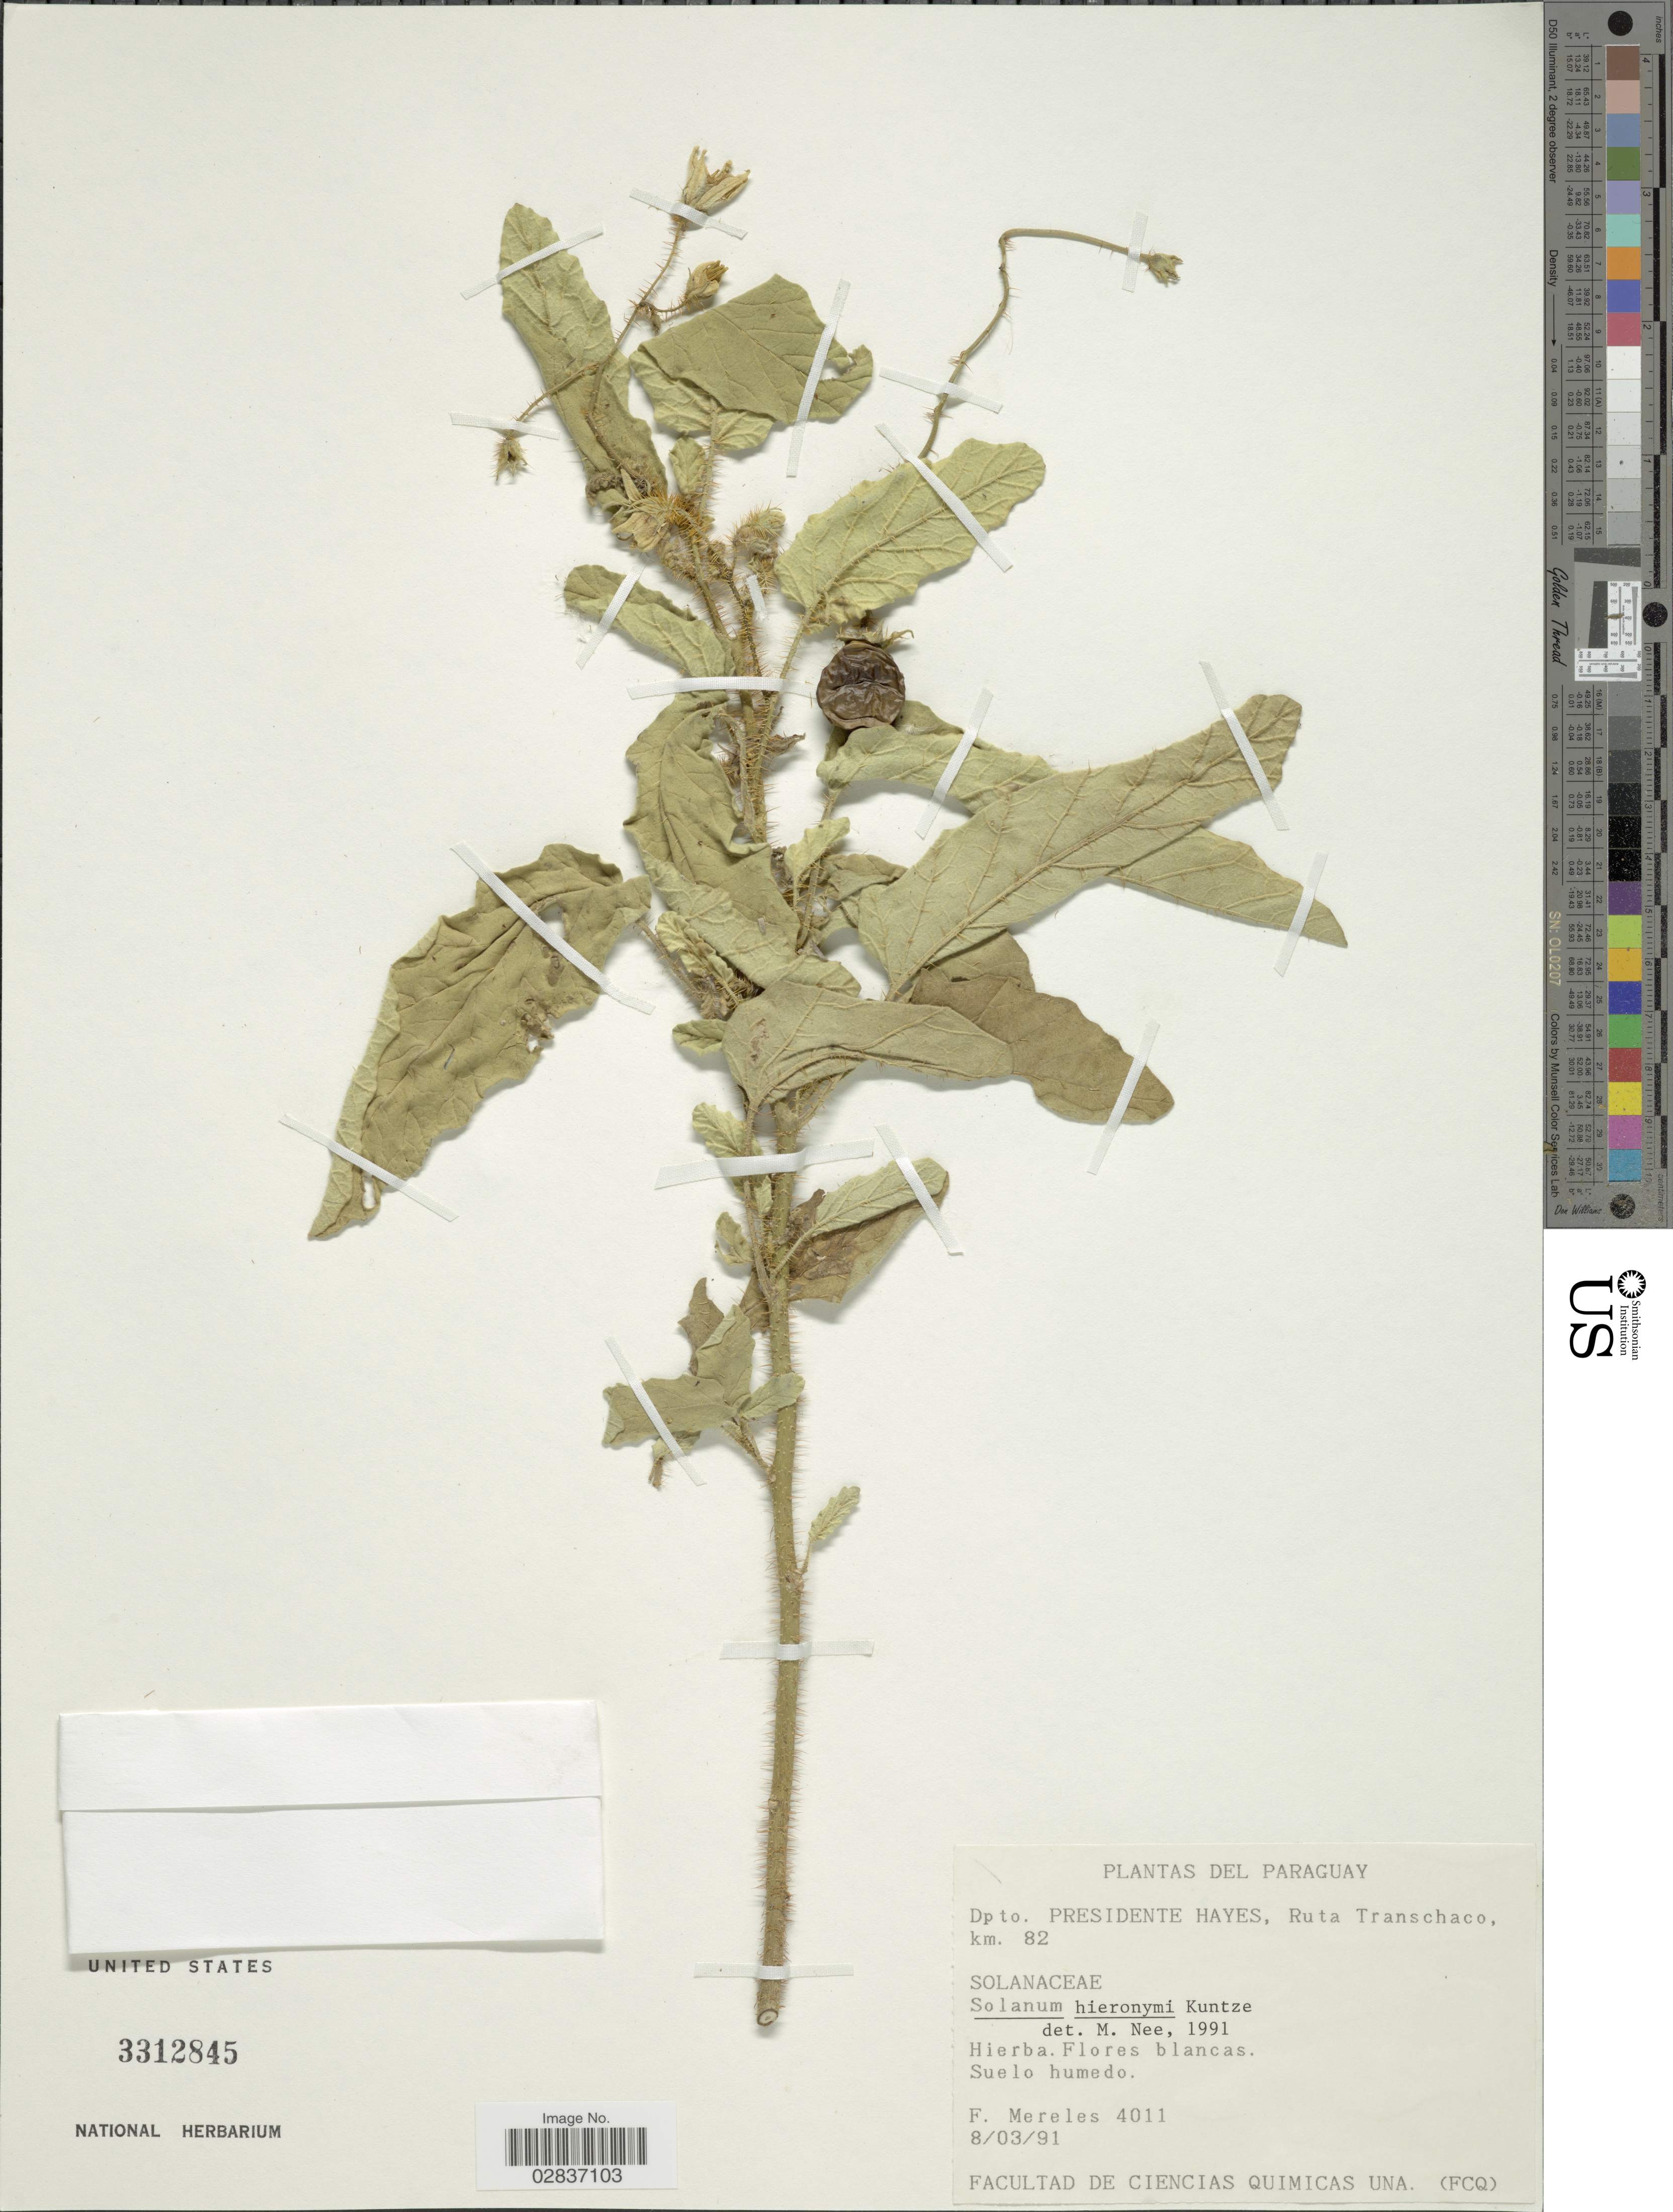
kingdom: Plantae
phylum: Tracheophyta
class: Magnoliopsida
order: Solanales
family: Solanaceae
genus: Solanum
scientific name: Solanum hieronymi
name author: Kuntze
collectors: F. Mereles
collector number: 4011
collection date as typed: Transcribed d/m/y: 8/3/91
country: Paraguay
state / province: Presidente Hayes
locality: Dpto. Presidente Hayes, Ruta Transchaco, km. 82.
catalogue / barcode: US 3312845